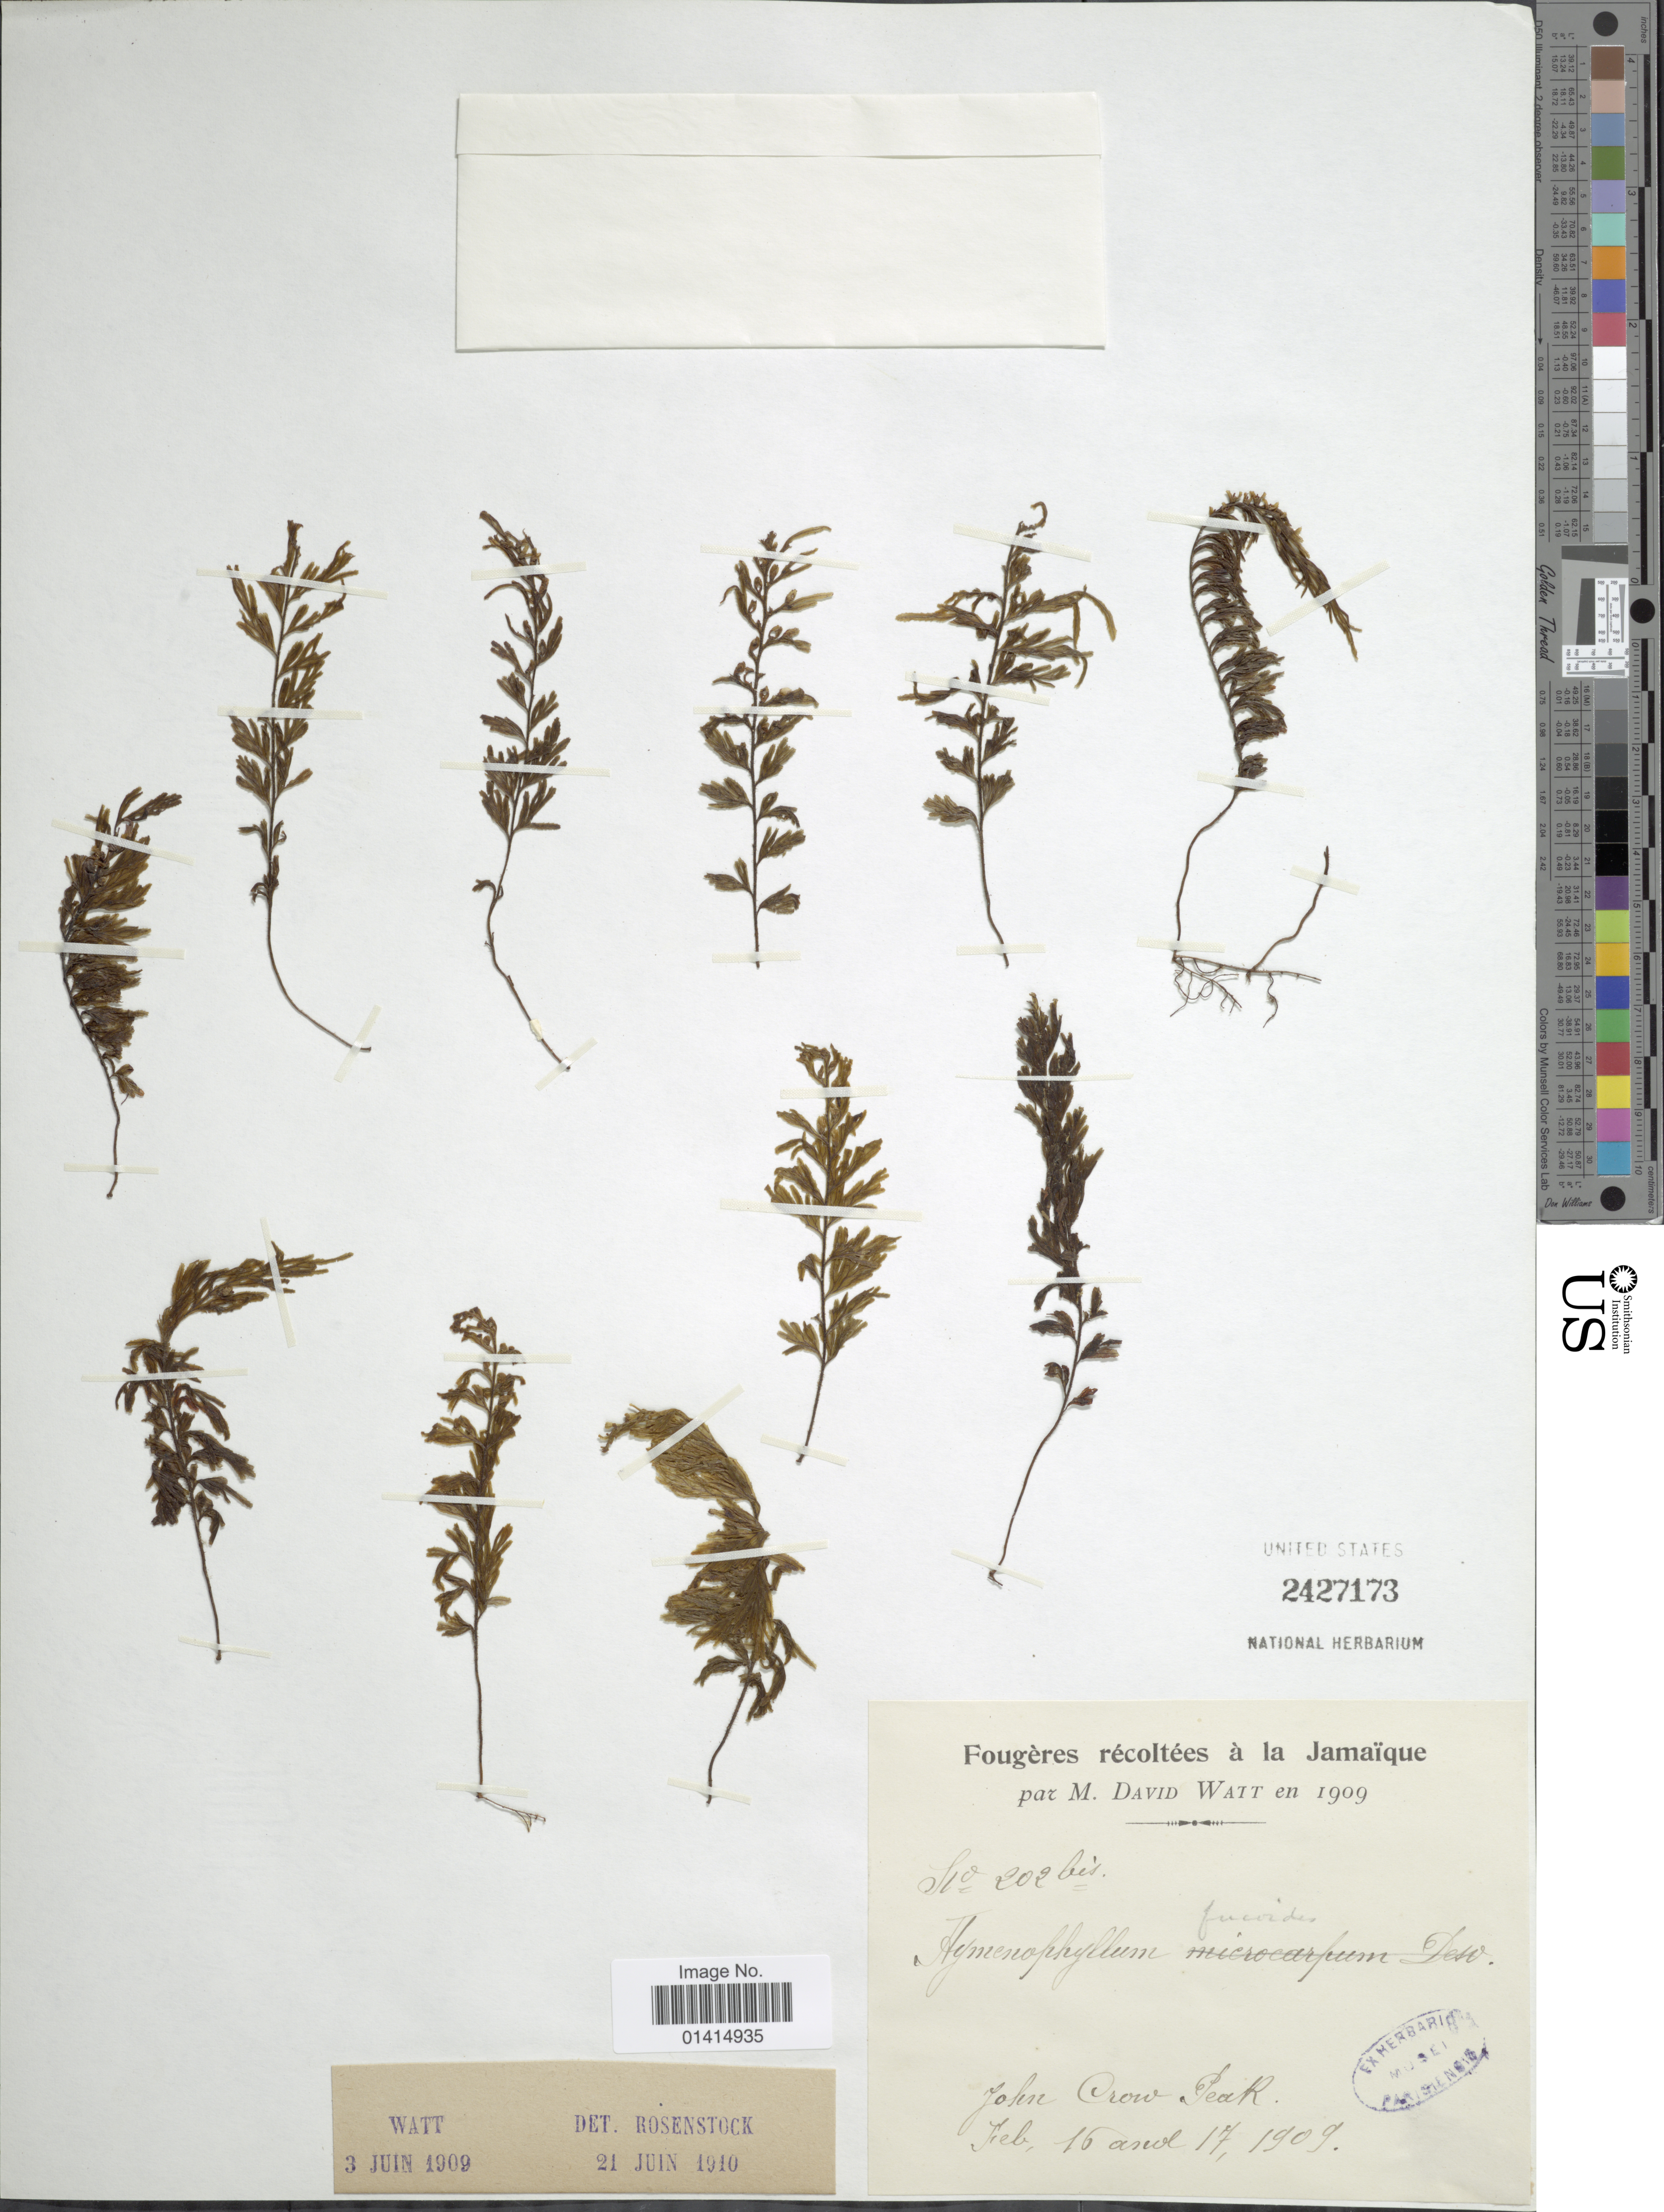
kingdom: Plantae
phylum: Tracheophyta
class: Polypodiopsida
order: Hymenophyllales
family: Hymenophyllaceae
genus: Hymenophyllum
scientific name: Hymenophyllum fucoides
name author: (Sw.) Sw.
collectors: M. Watt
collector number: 202bis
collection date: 1909-02-15/1909-02-17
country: Jamaica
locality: John Crow Peak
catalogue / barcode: US 2427173